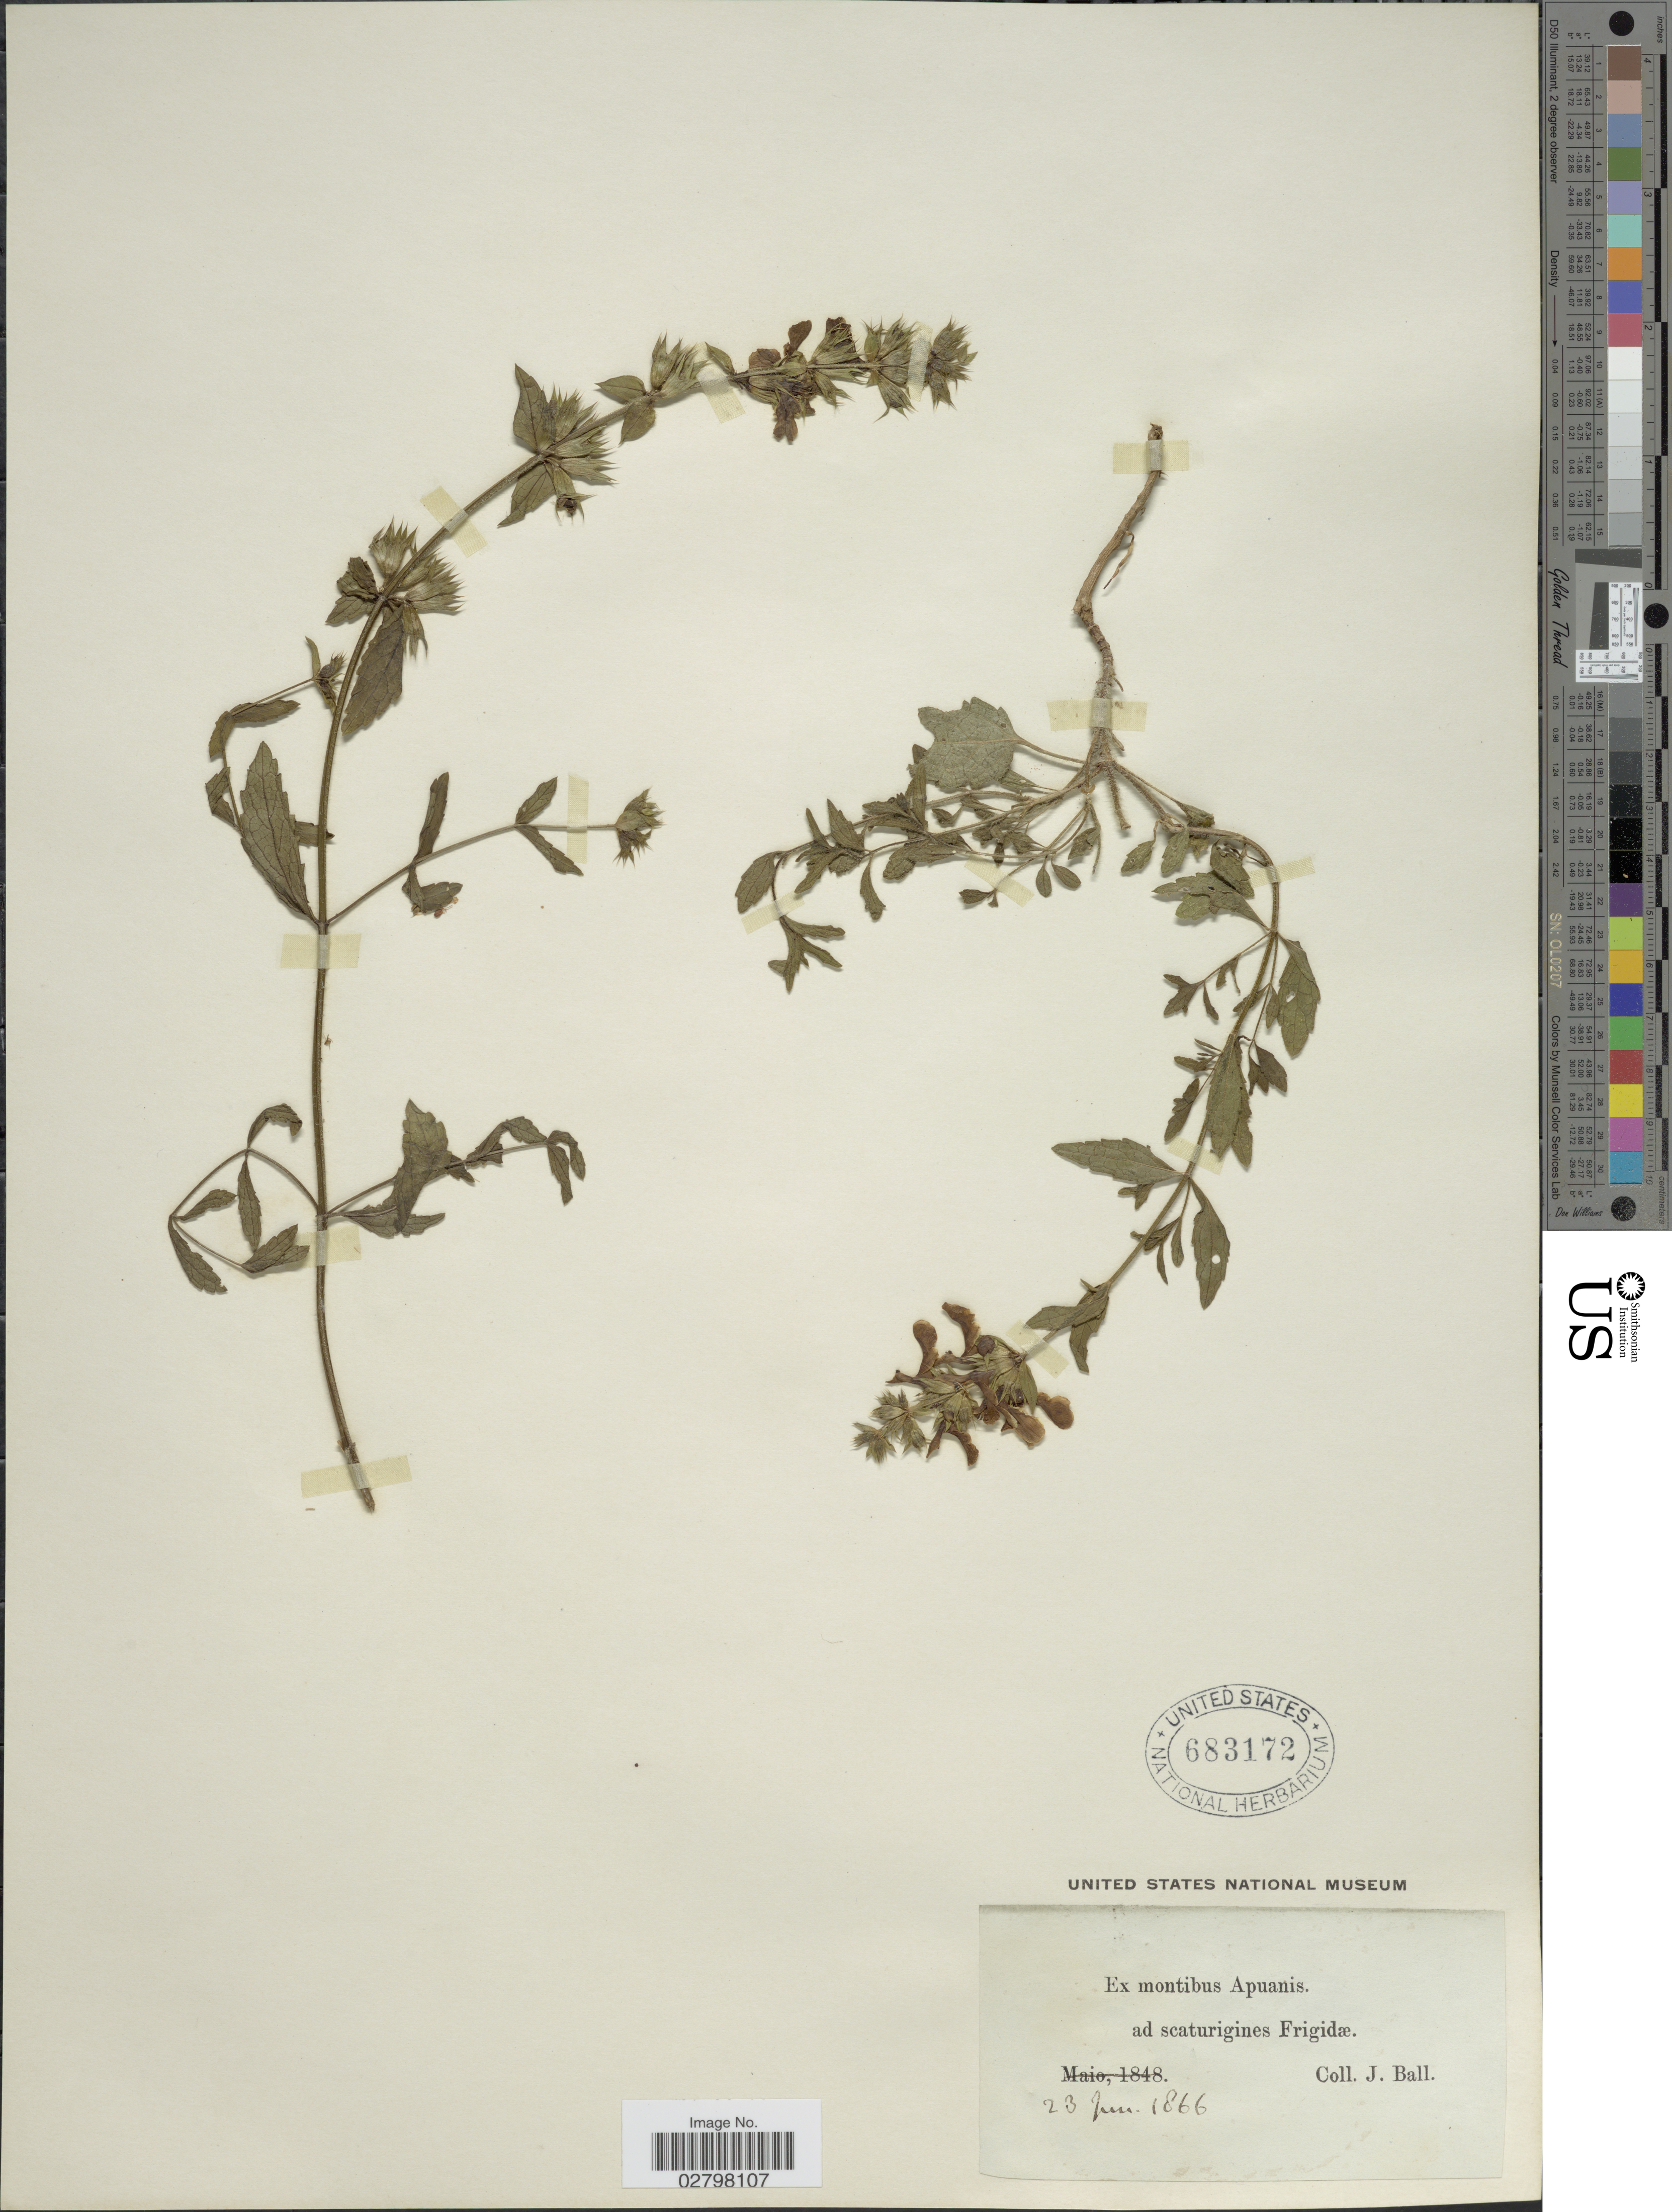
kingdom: Plantae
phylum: Tracheophyta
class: Magnoliopsida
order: Lamiales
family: Lamiaceae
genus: Stachys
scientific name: Stachys sp.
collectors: J. Ball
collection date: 1866-06-23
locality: Ex montibus Apuanis. Ad scaturigines Frigidæ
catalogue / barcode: US 683172